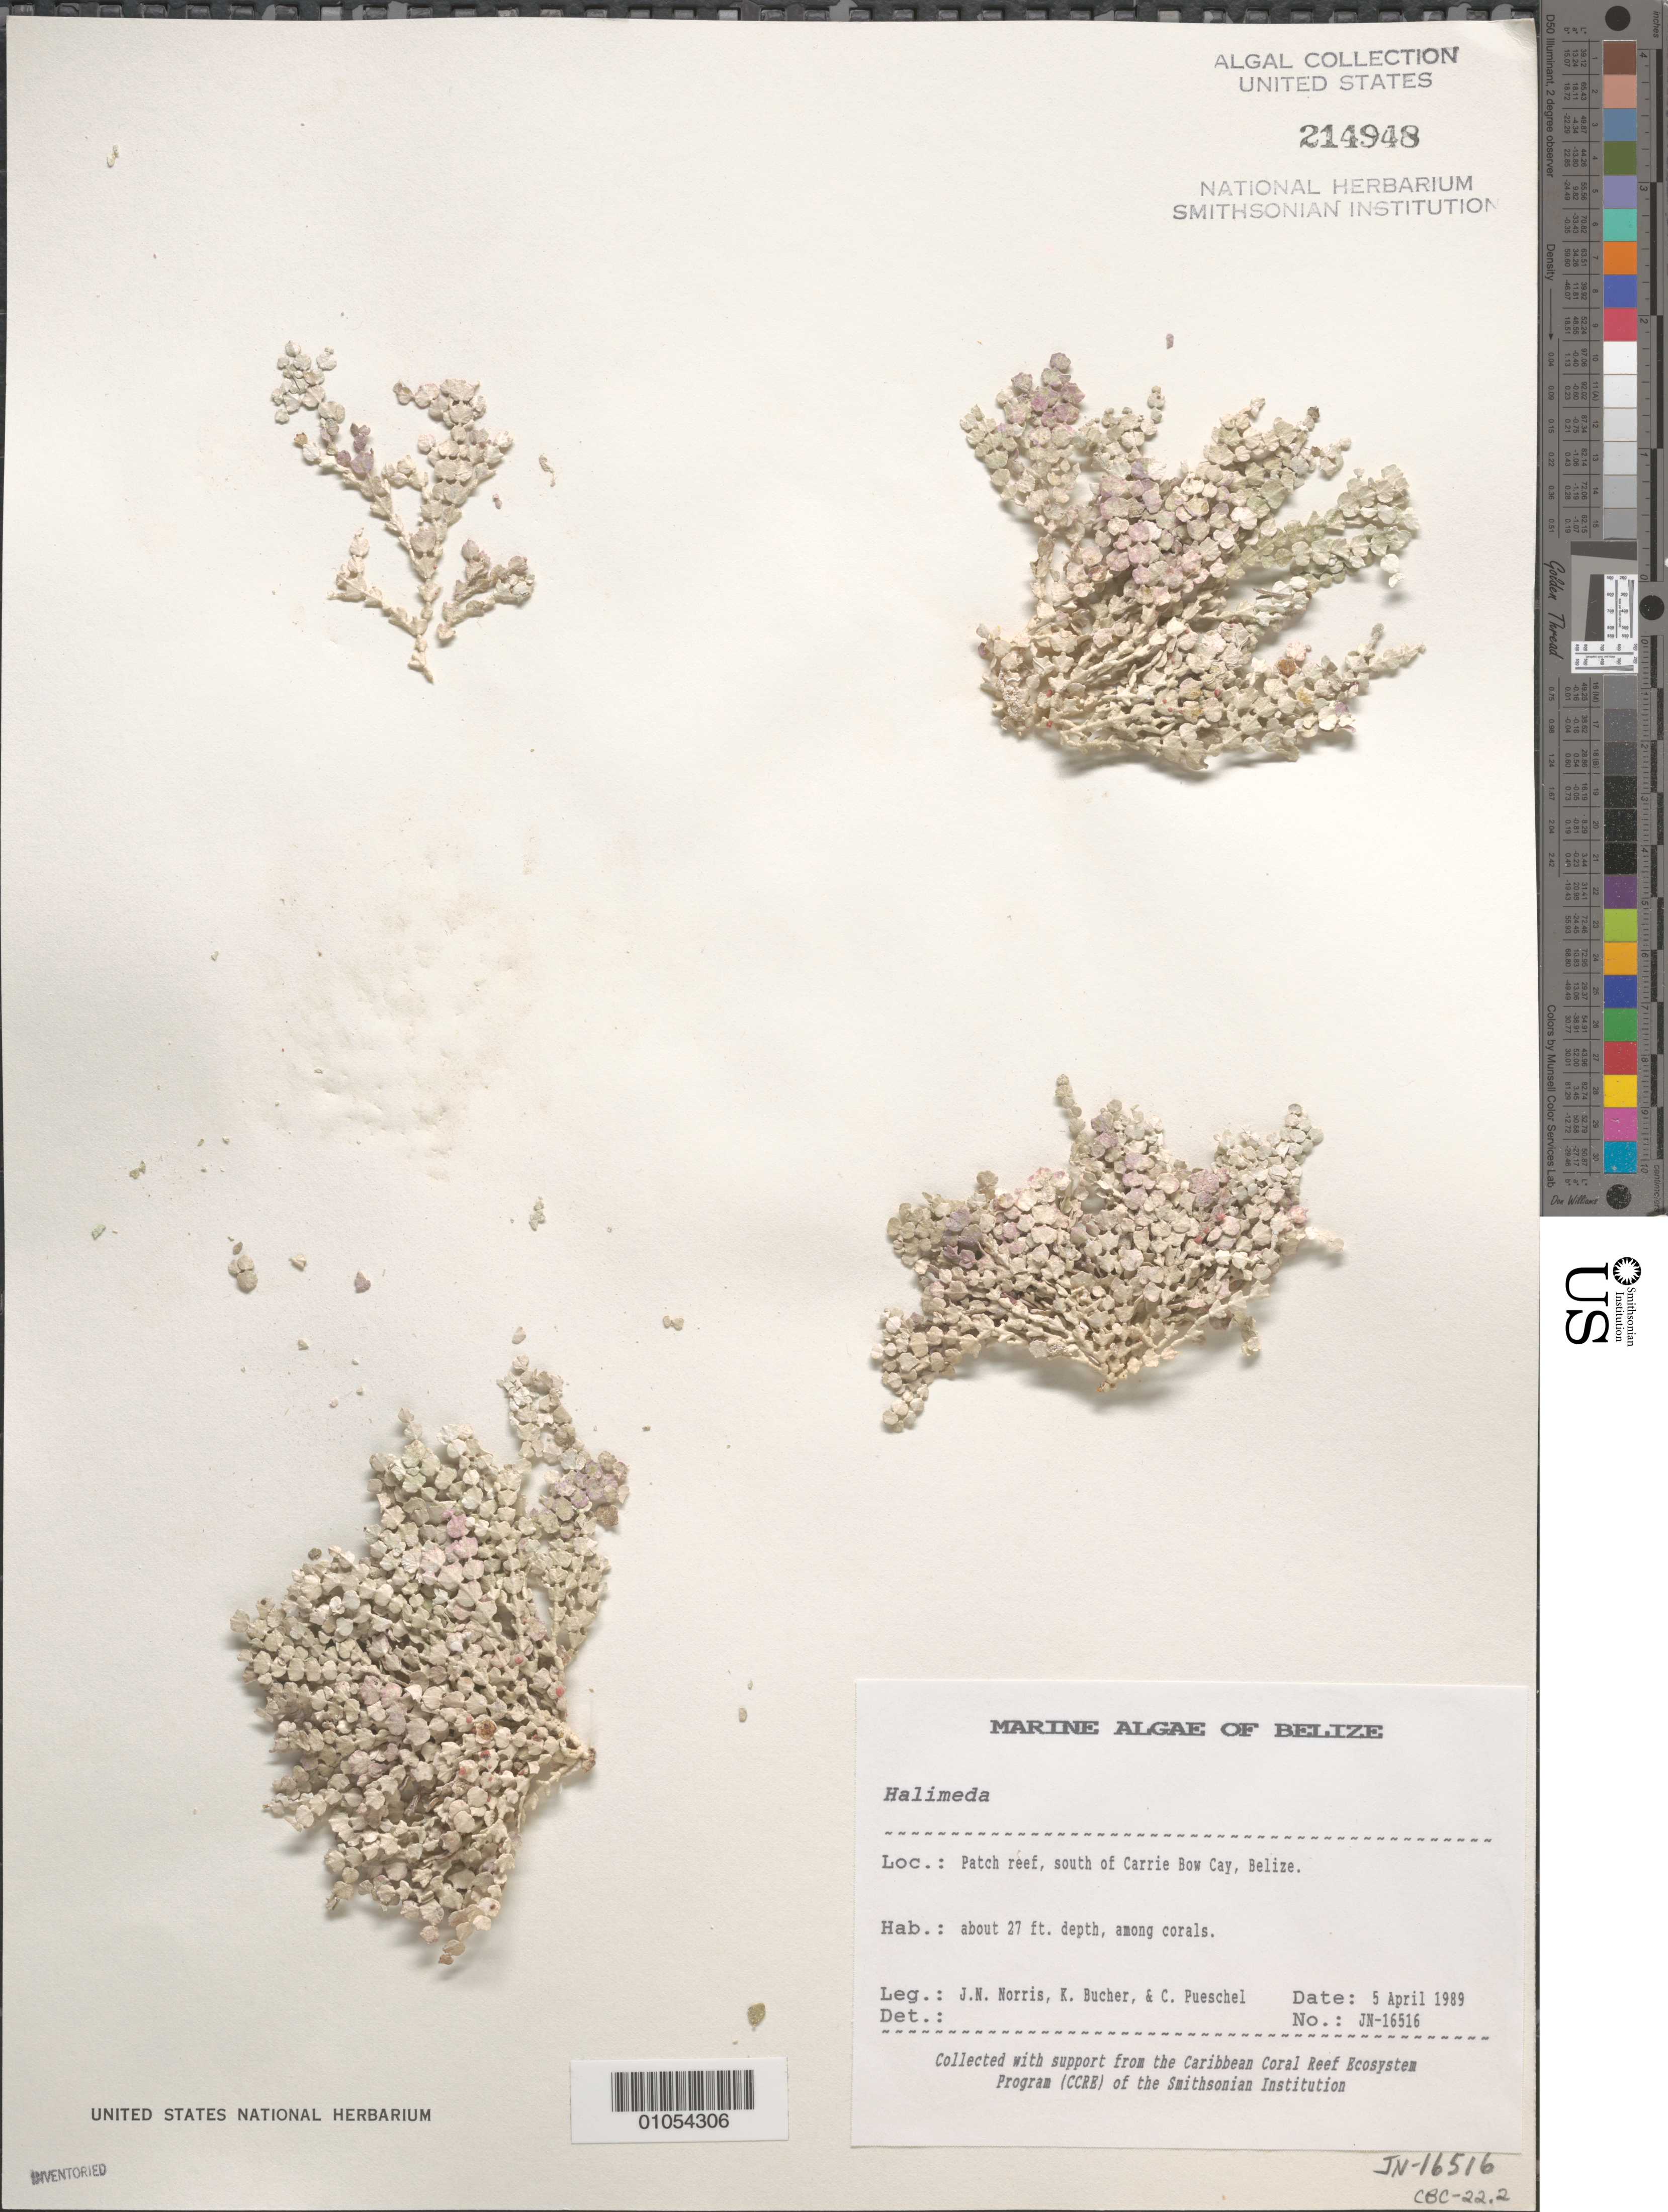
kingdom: Plantae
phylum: Chlorophyta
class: Ulvophyceae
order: Bryopsidales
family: Halimedaceae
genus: Halimeda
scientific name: Halimeda sp.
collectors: J. N. Norris, K. E. Bucher & C. Pueschel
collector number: JN-16516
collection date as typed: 05 Apr 1989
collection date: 1989-04-05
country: Belize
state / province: Stann Creek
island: Carrie Bow Cay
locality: South of Carrie Bow Cay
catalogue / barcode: US 214948